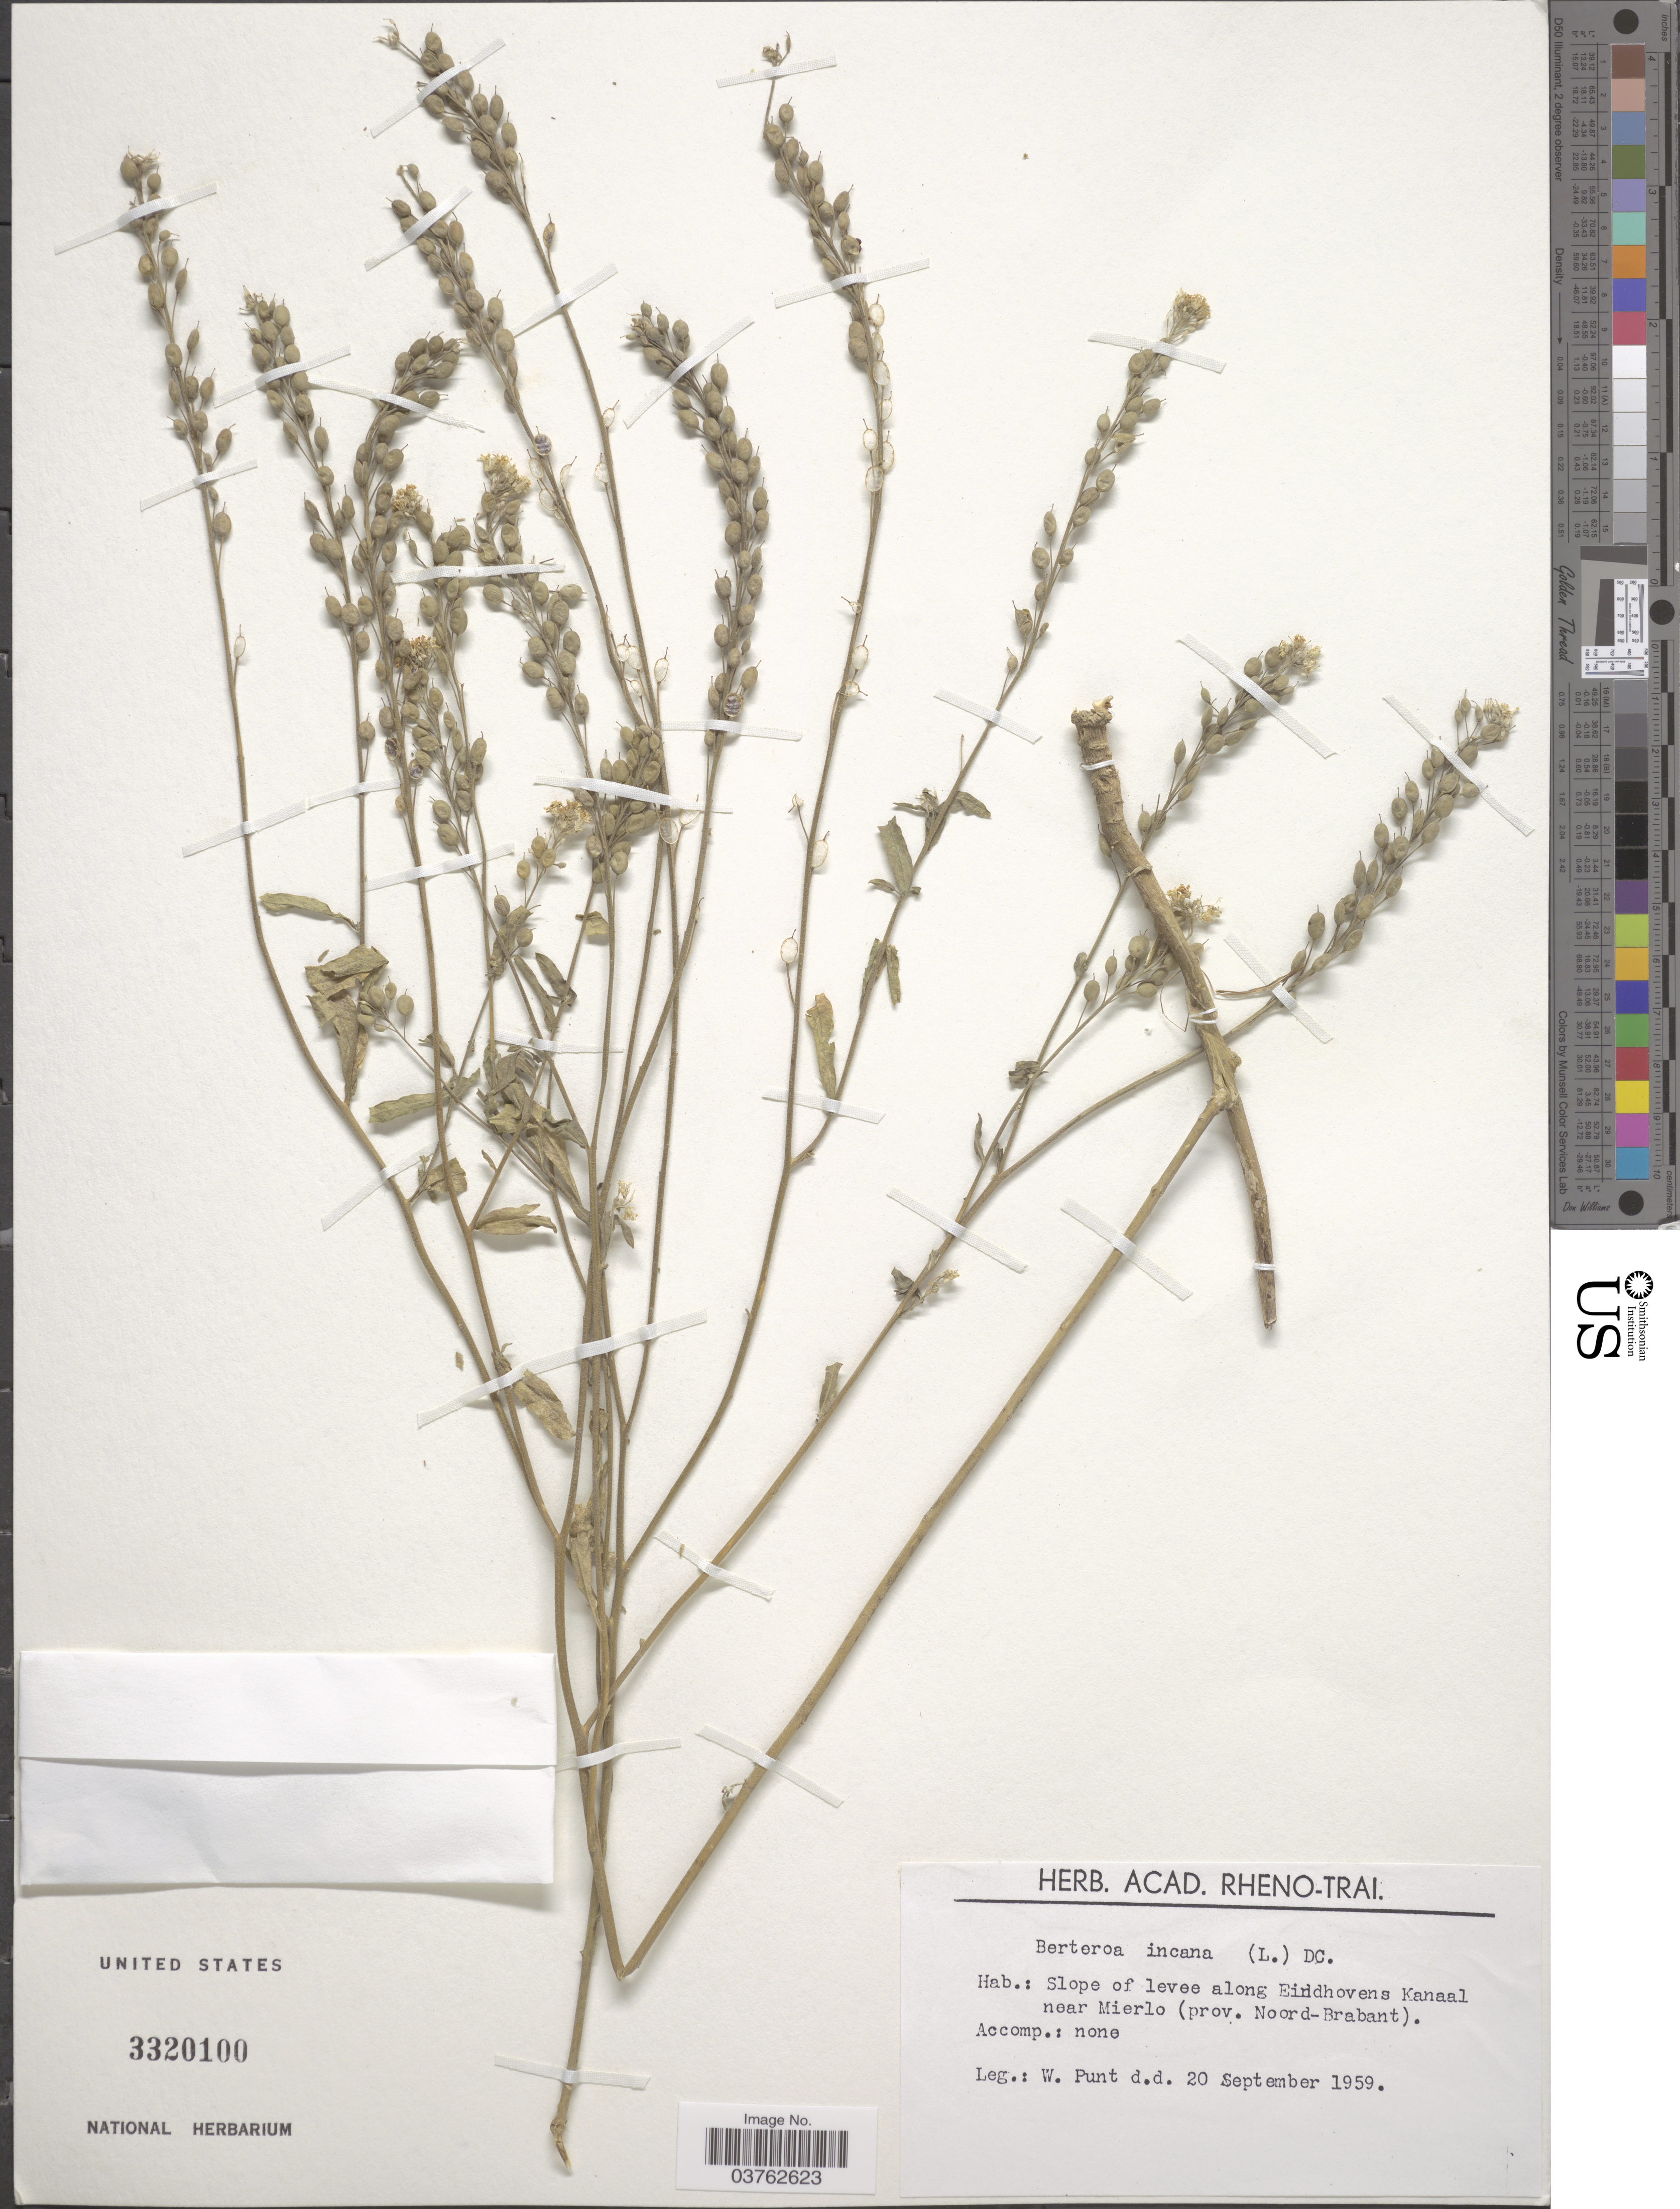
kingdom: Plantae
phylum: Tracheophyta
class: Magnoliopsida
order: Brassicales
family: Brassicaceae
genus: Berteroa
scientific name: Berteroa incana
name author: (L.) DC.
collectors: W. Punt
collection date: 1959-09-20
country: Netherlands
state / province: Noord Brabant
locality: Slope of levee along Eindhovens Kanaal near Mierlo.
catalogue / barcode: US 3320100